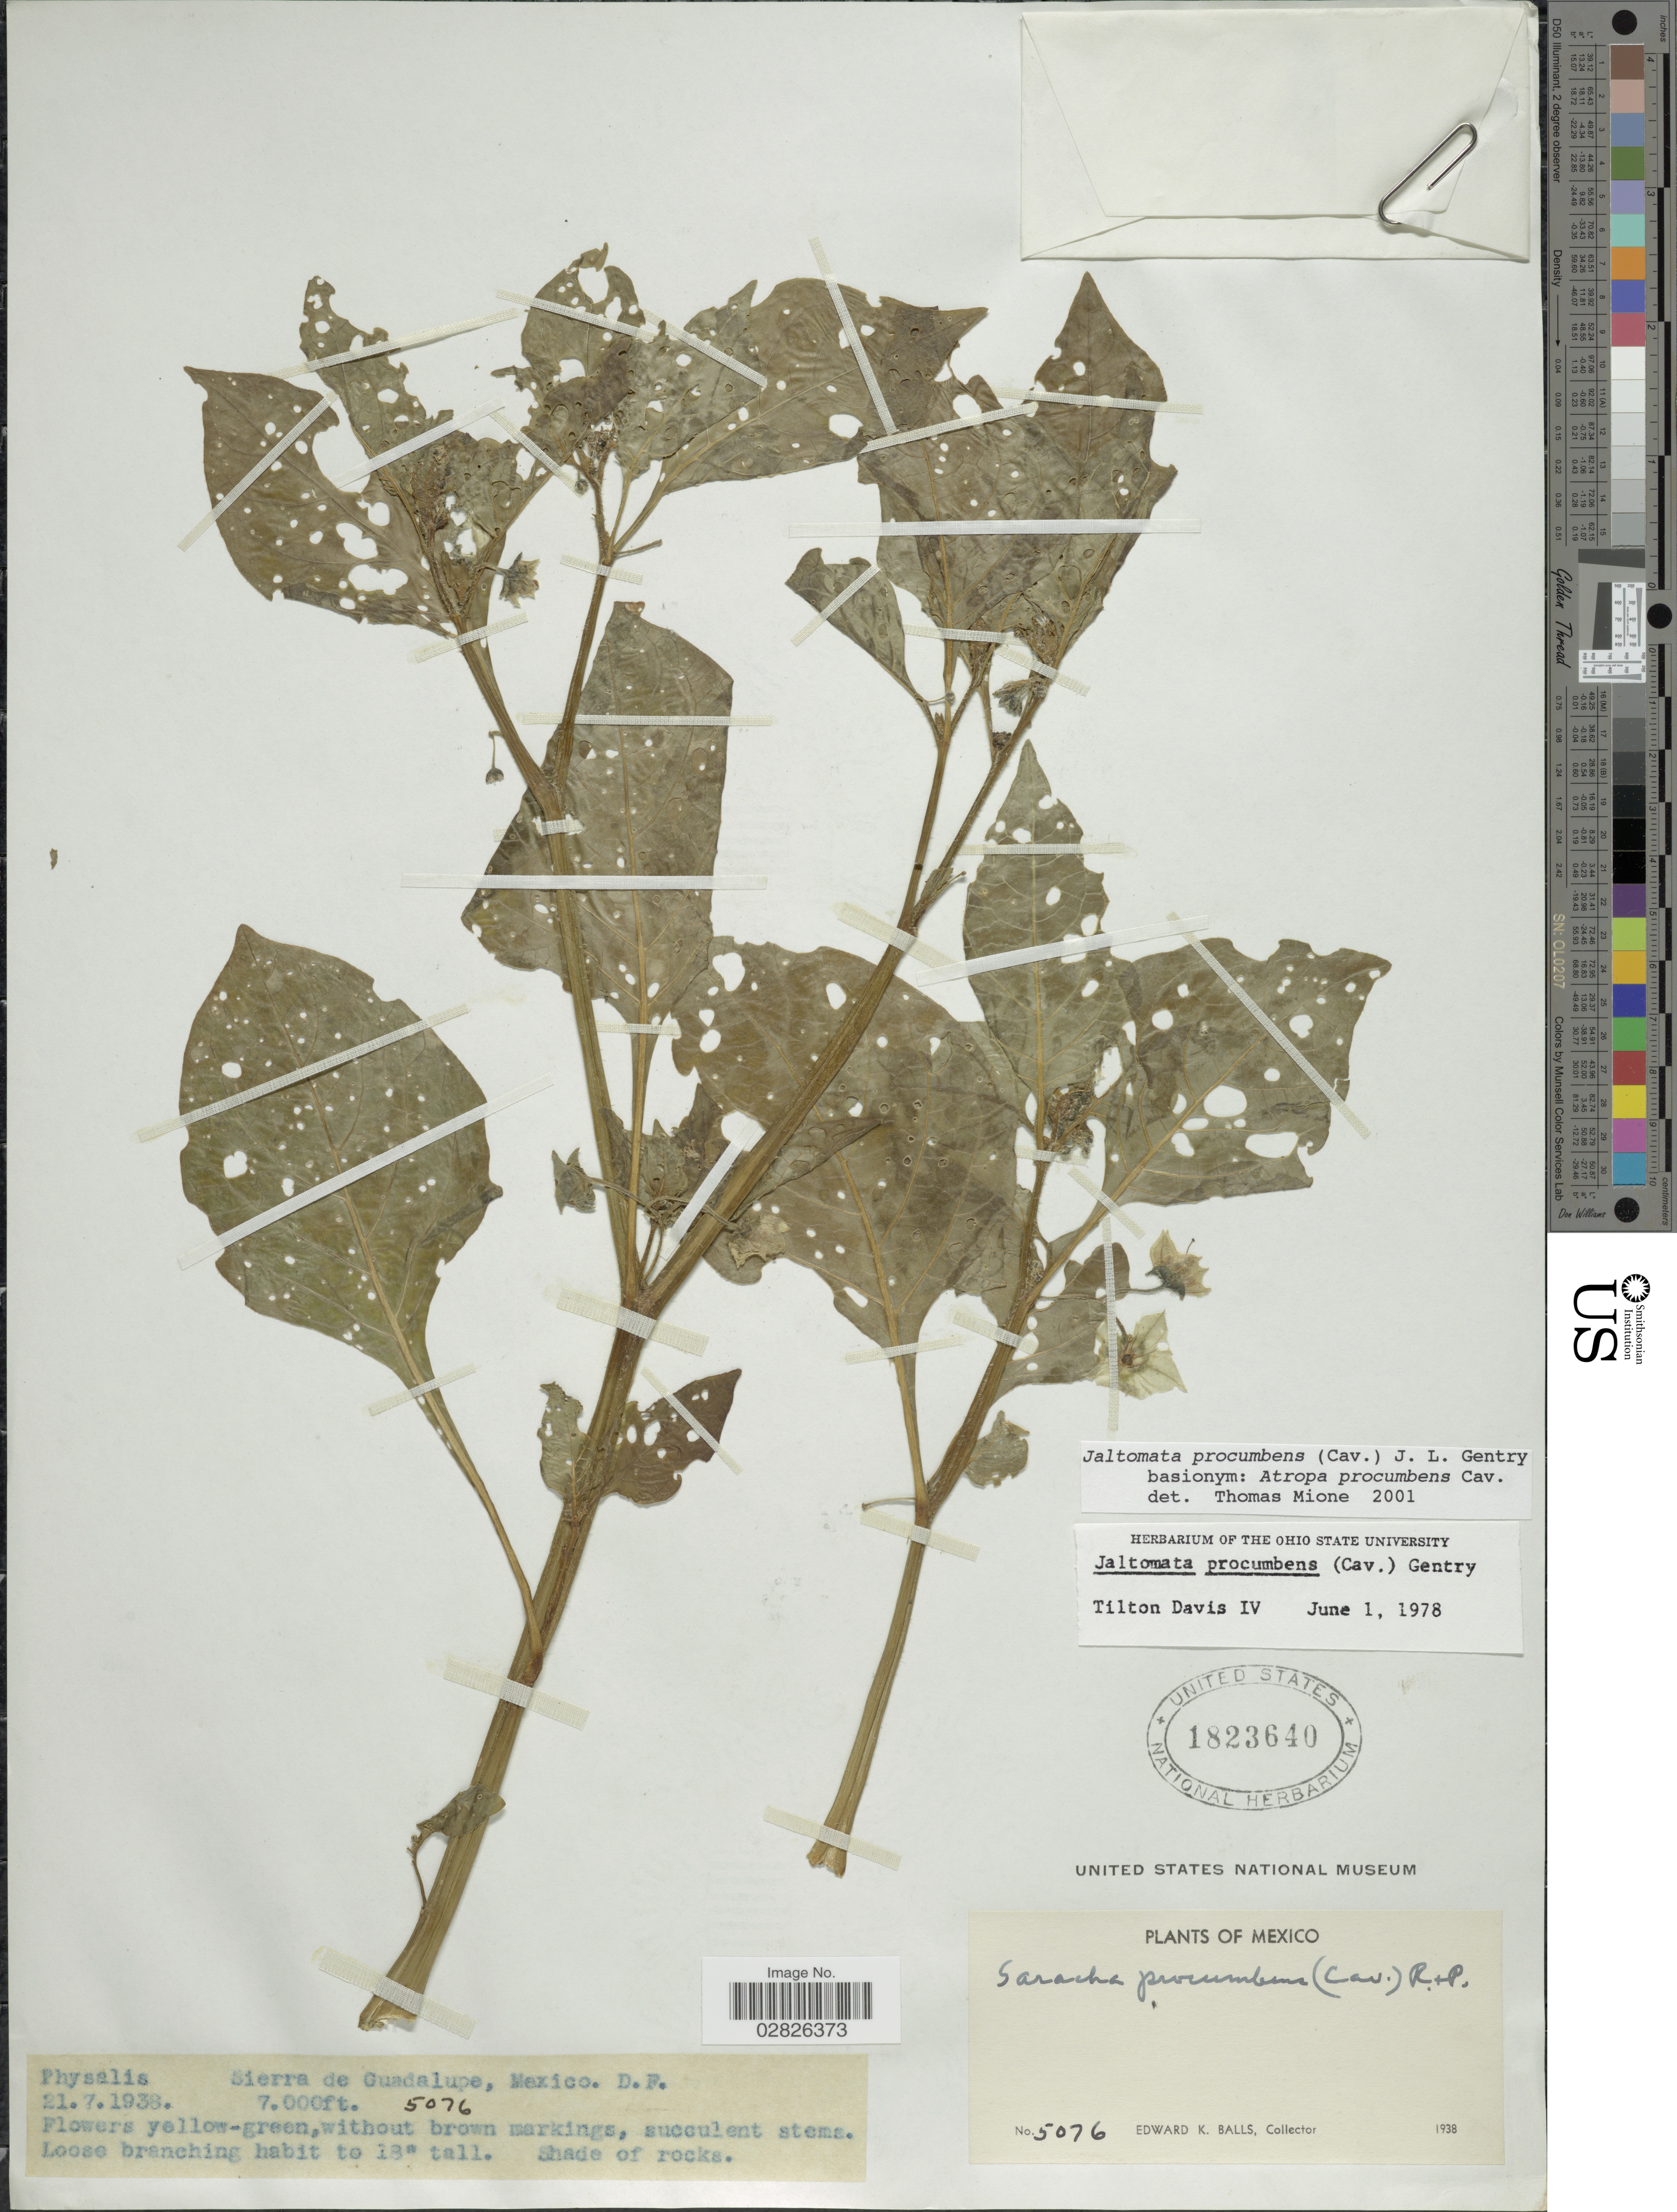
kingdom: Plantae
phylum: Tracheophyta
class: Magnoliopsida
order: Solanales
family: Solanaceae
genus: Jaltomata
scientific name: Jaltomata procumbens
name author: (Cav.) J.L. Gentry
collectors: E. K. Balls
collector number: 5076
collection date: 1938-07-21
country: Mexico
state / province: Distrito Federal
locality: Sierra de Guadalupe.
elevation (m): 2134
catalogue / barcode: US 1823640